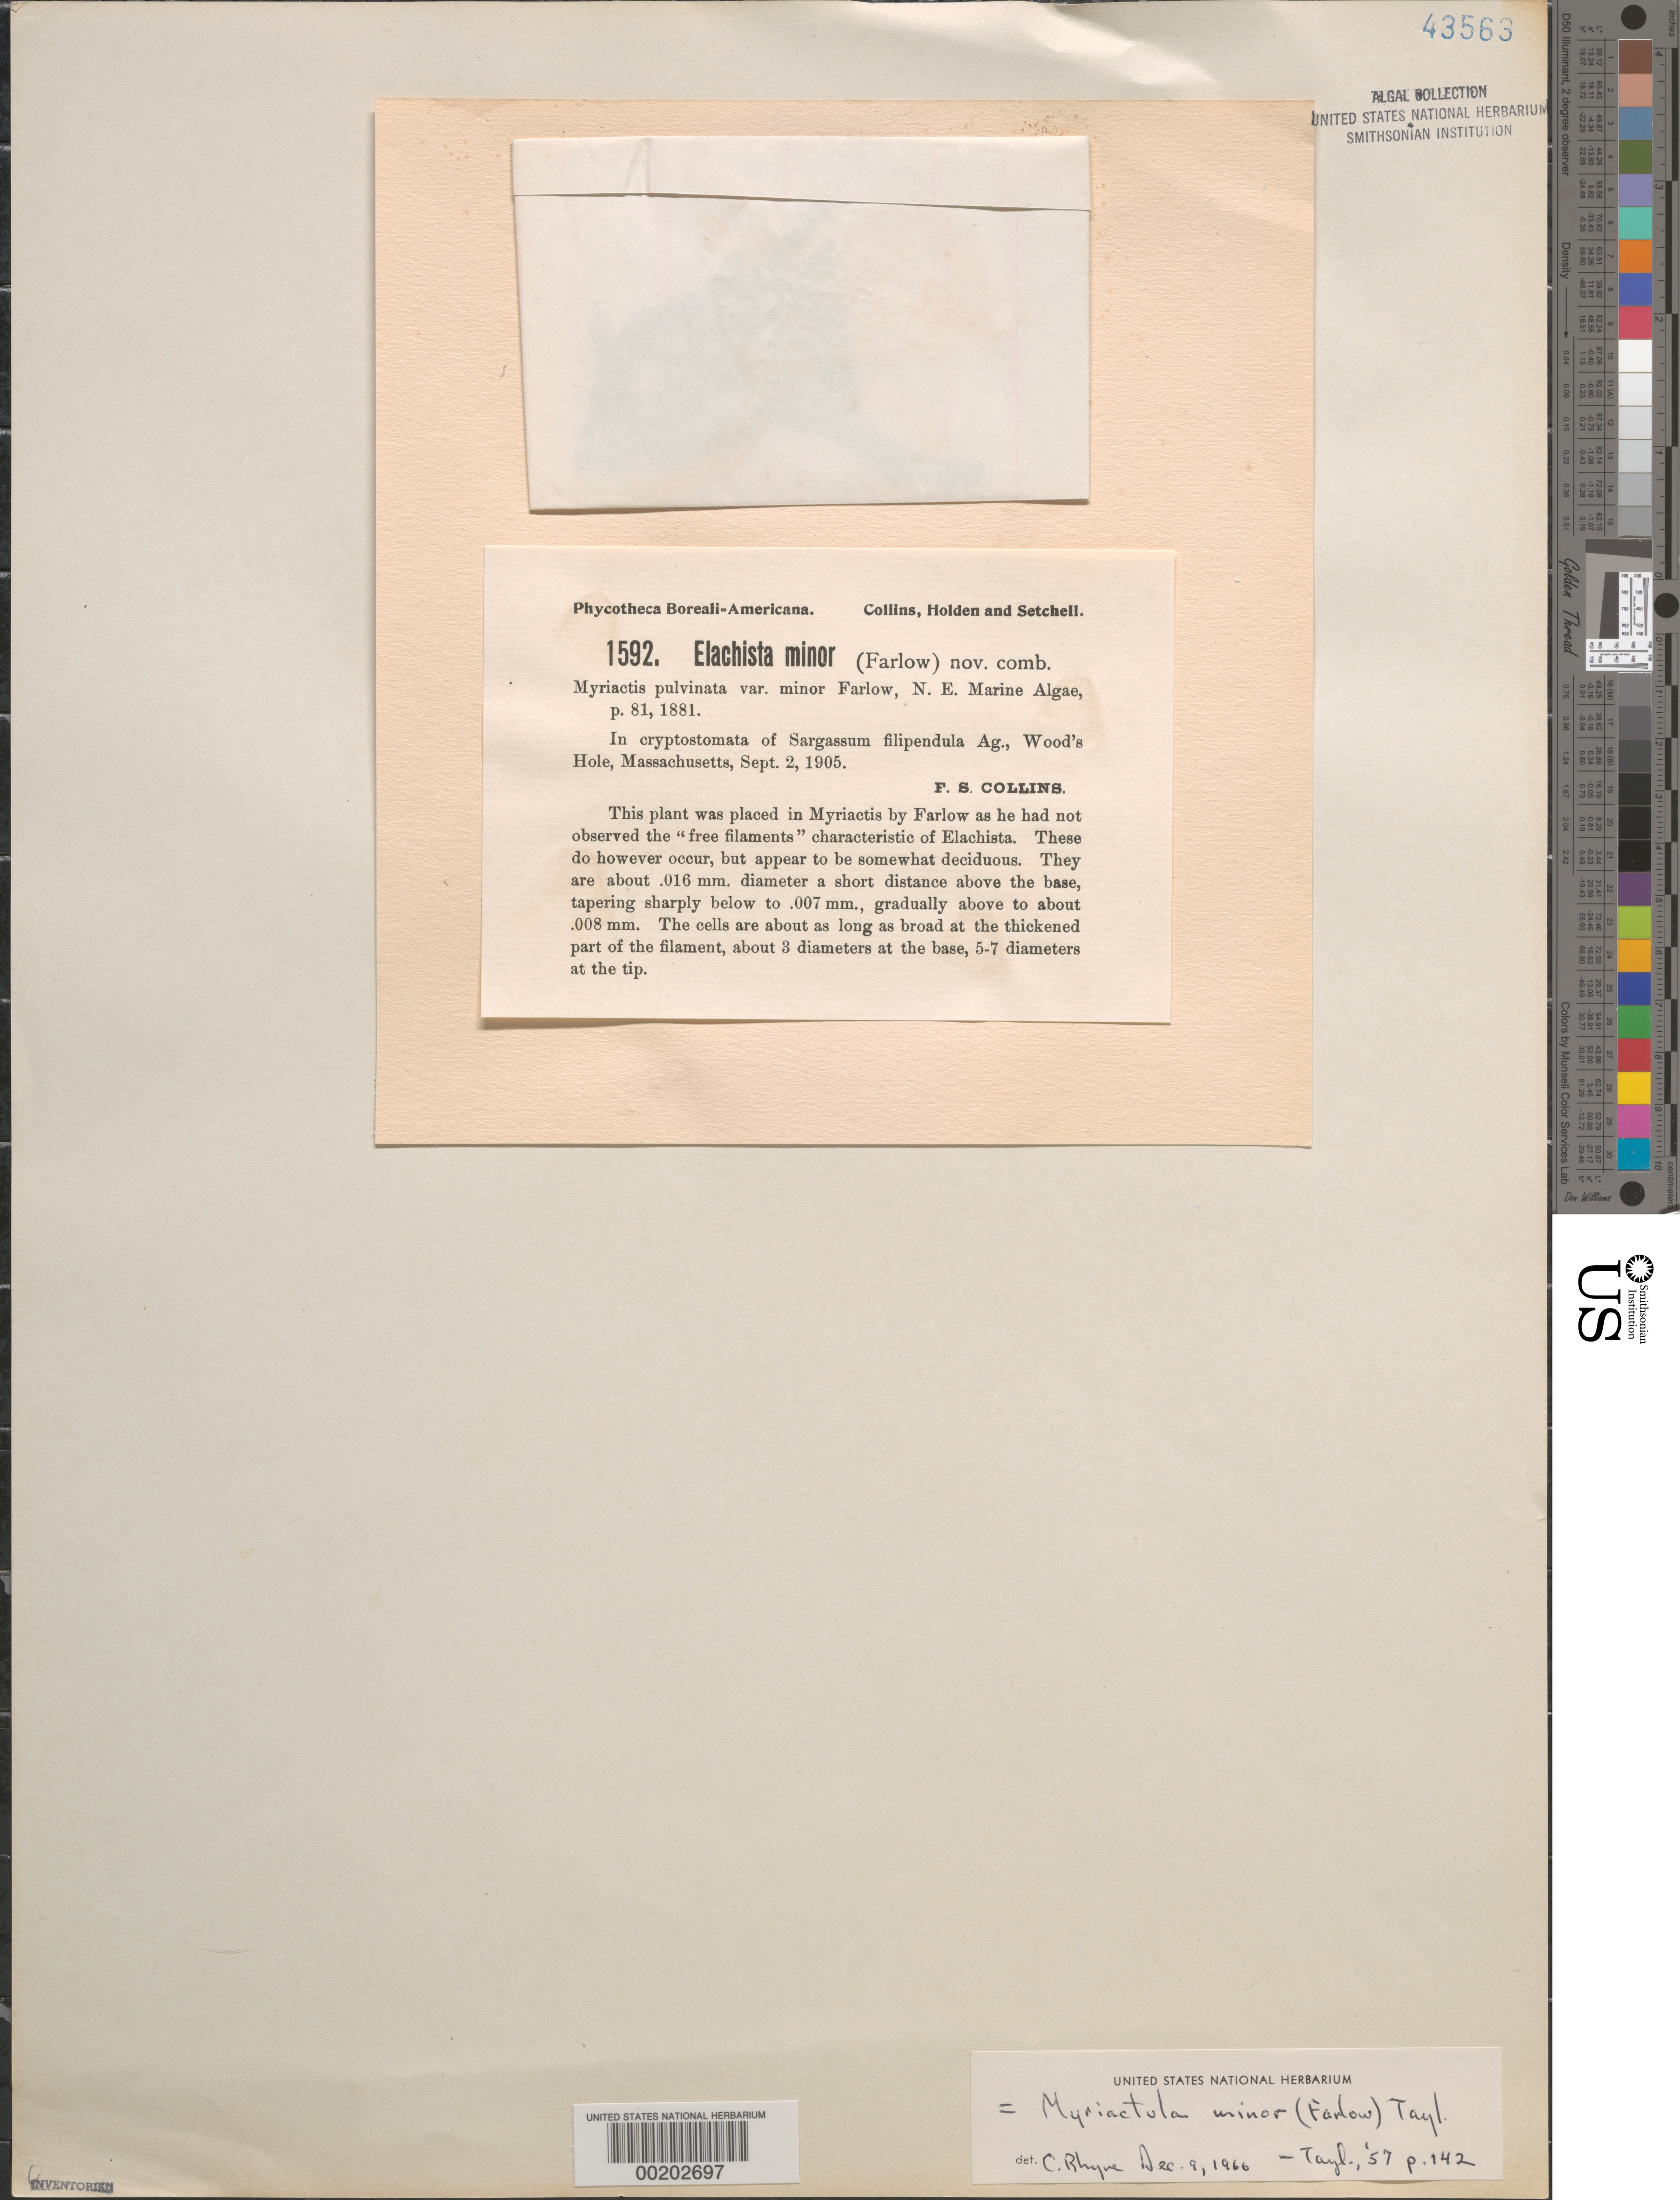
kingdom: Chromista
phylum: Ochrophyta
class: Phaeophyceae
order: Ectocarpales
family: Chordariaceae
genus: Myriactula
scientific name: Myriactula minor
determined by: Rhyne, C. F.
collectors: F. Collins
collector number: PB-A 1592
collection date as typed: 02 Sep 1905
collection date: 1905-09-02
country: United States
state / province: Massachusetts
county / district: Barnstable County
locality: Woods Hole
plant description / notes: Collins, Holden & Setchell, Phycotheca Boreali-Americana, as Elachista minor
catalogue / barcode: US 43563